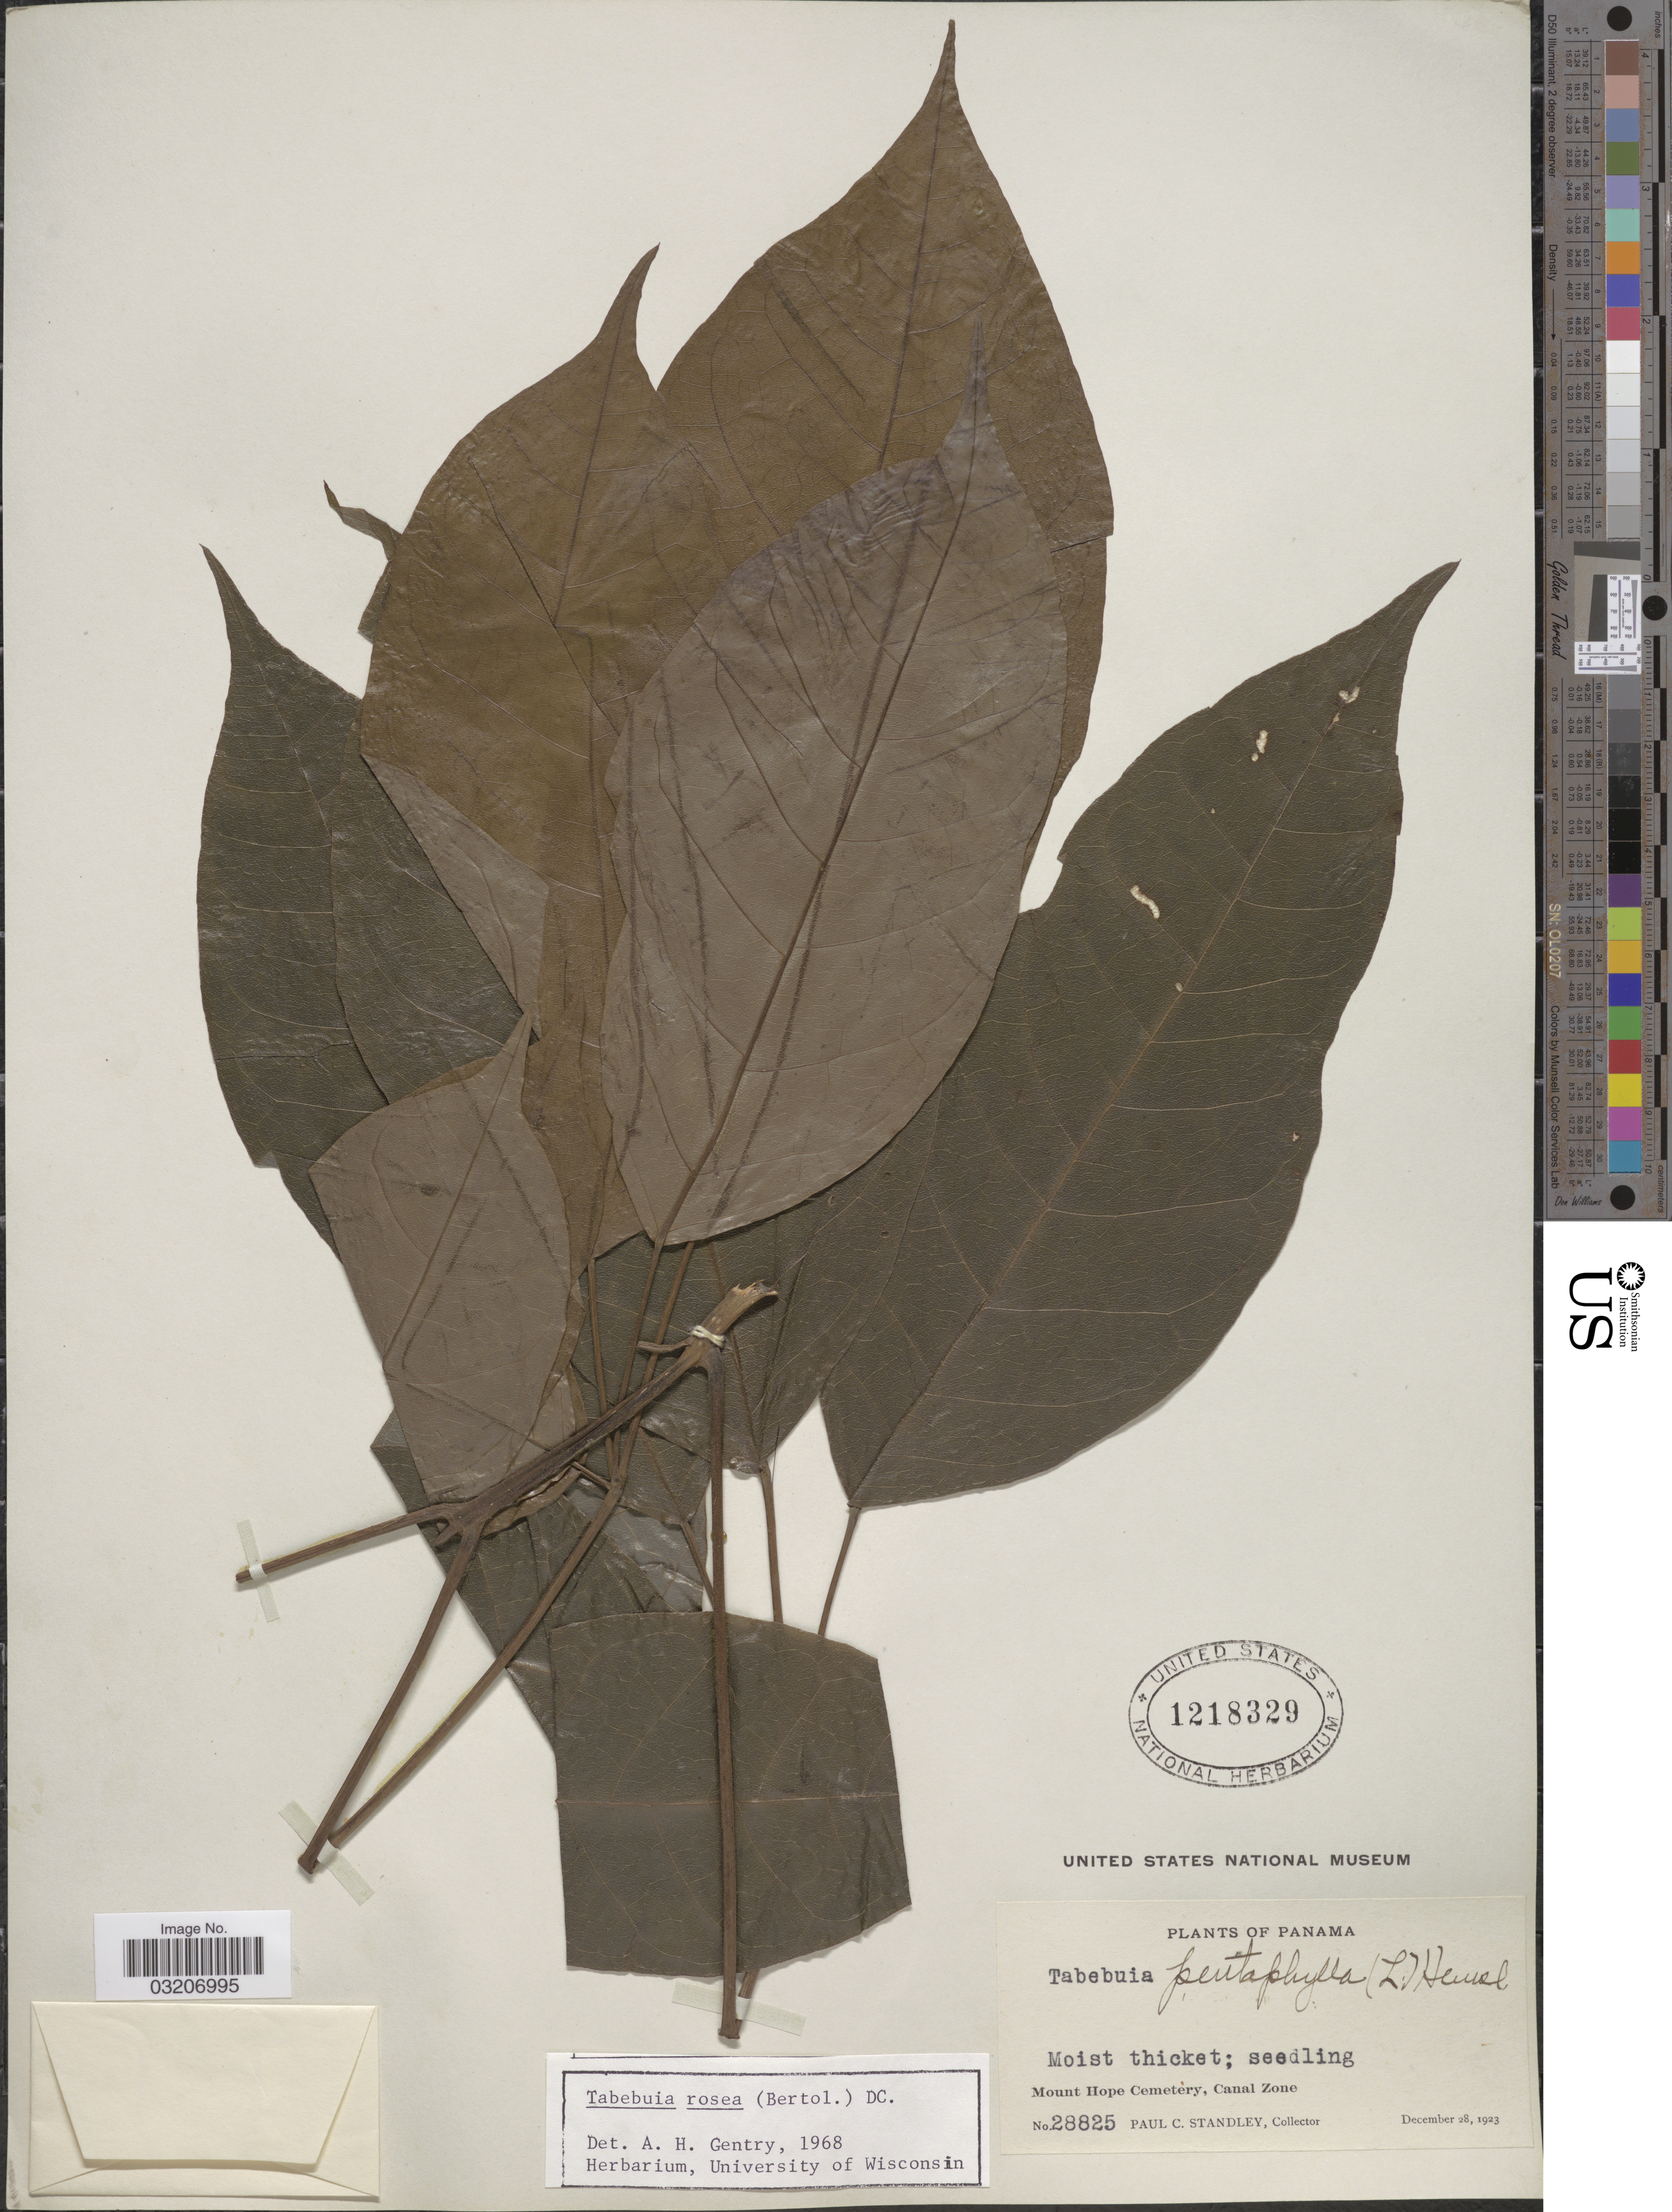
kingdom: Plantae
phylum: Tracheophyta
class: Magnoliopsida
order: Lamiales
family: Bignoniaceae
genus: Tabebuia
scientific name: Tabebuia rosea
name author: (Bertol.) DC.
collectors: P. C. Standley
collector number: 28825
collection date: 1923-12-28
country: Panama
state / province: Colón / Panamá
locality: Mount Hope Cemetery, Canal Zone.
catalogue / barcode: US 1218329